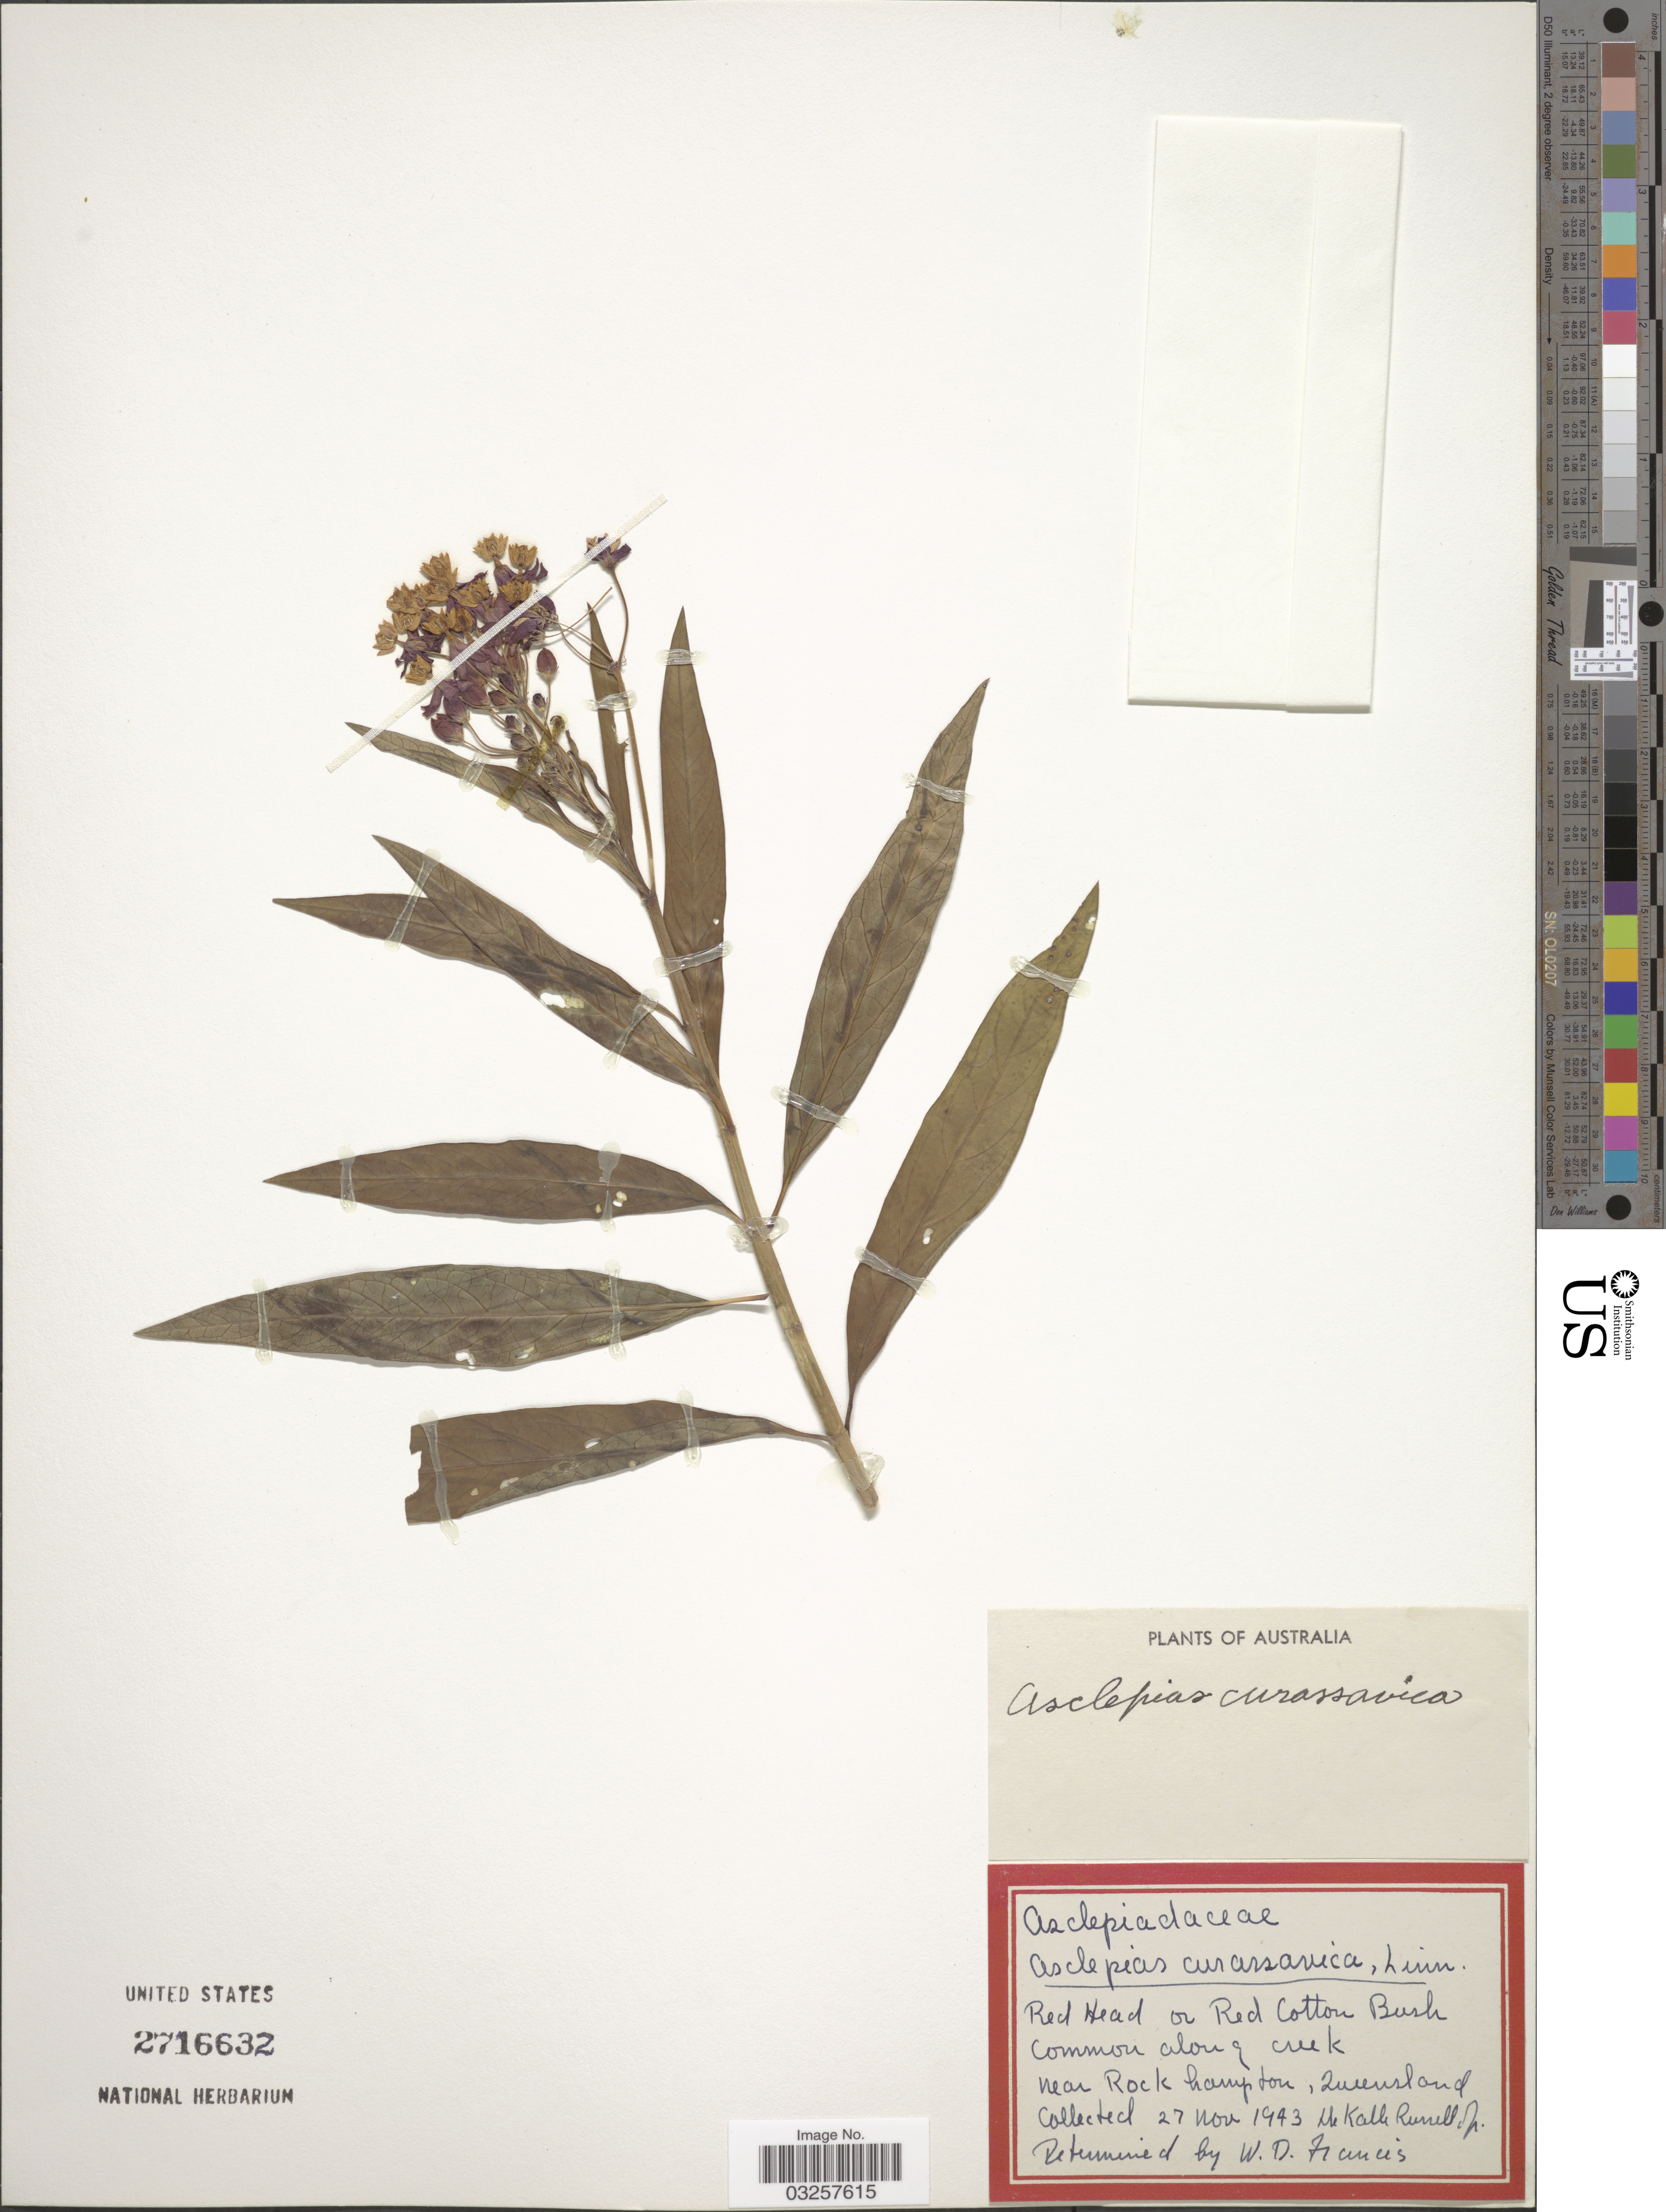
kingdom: Plantae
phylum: Tracheophyta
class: Magnoliopsida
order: Gentianales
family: Apocynaceae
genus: Asclepias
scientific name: Asclepias curassavica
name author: L.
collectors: D. K. Russell Jr.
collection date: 1943-11-27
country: Australia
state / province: Queensland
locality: Red Head or Red Cotton Bush. Common along creek near Rock hampton.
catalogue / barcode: US 2716632